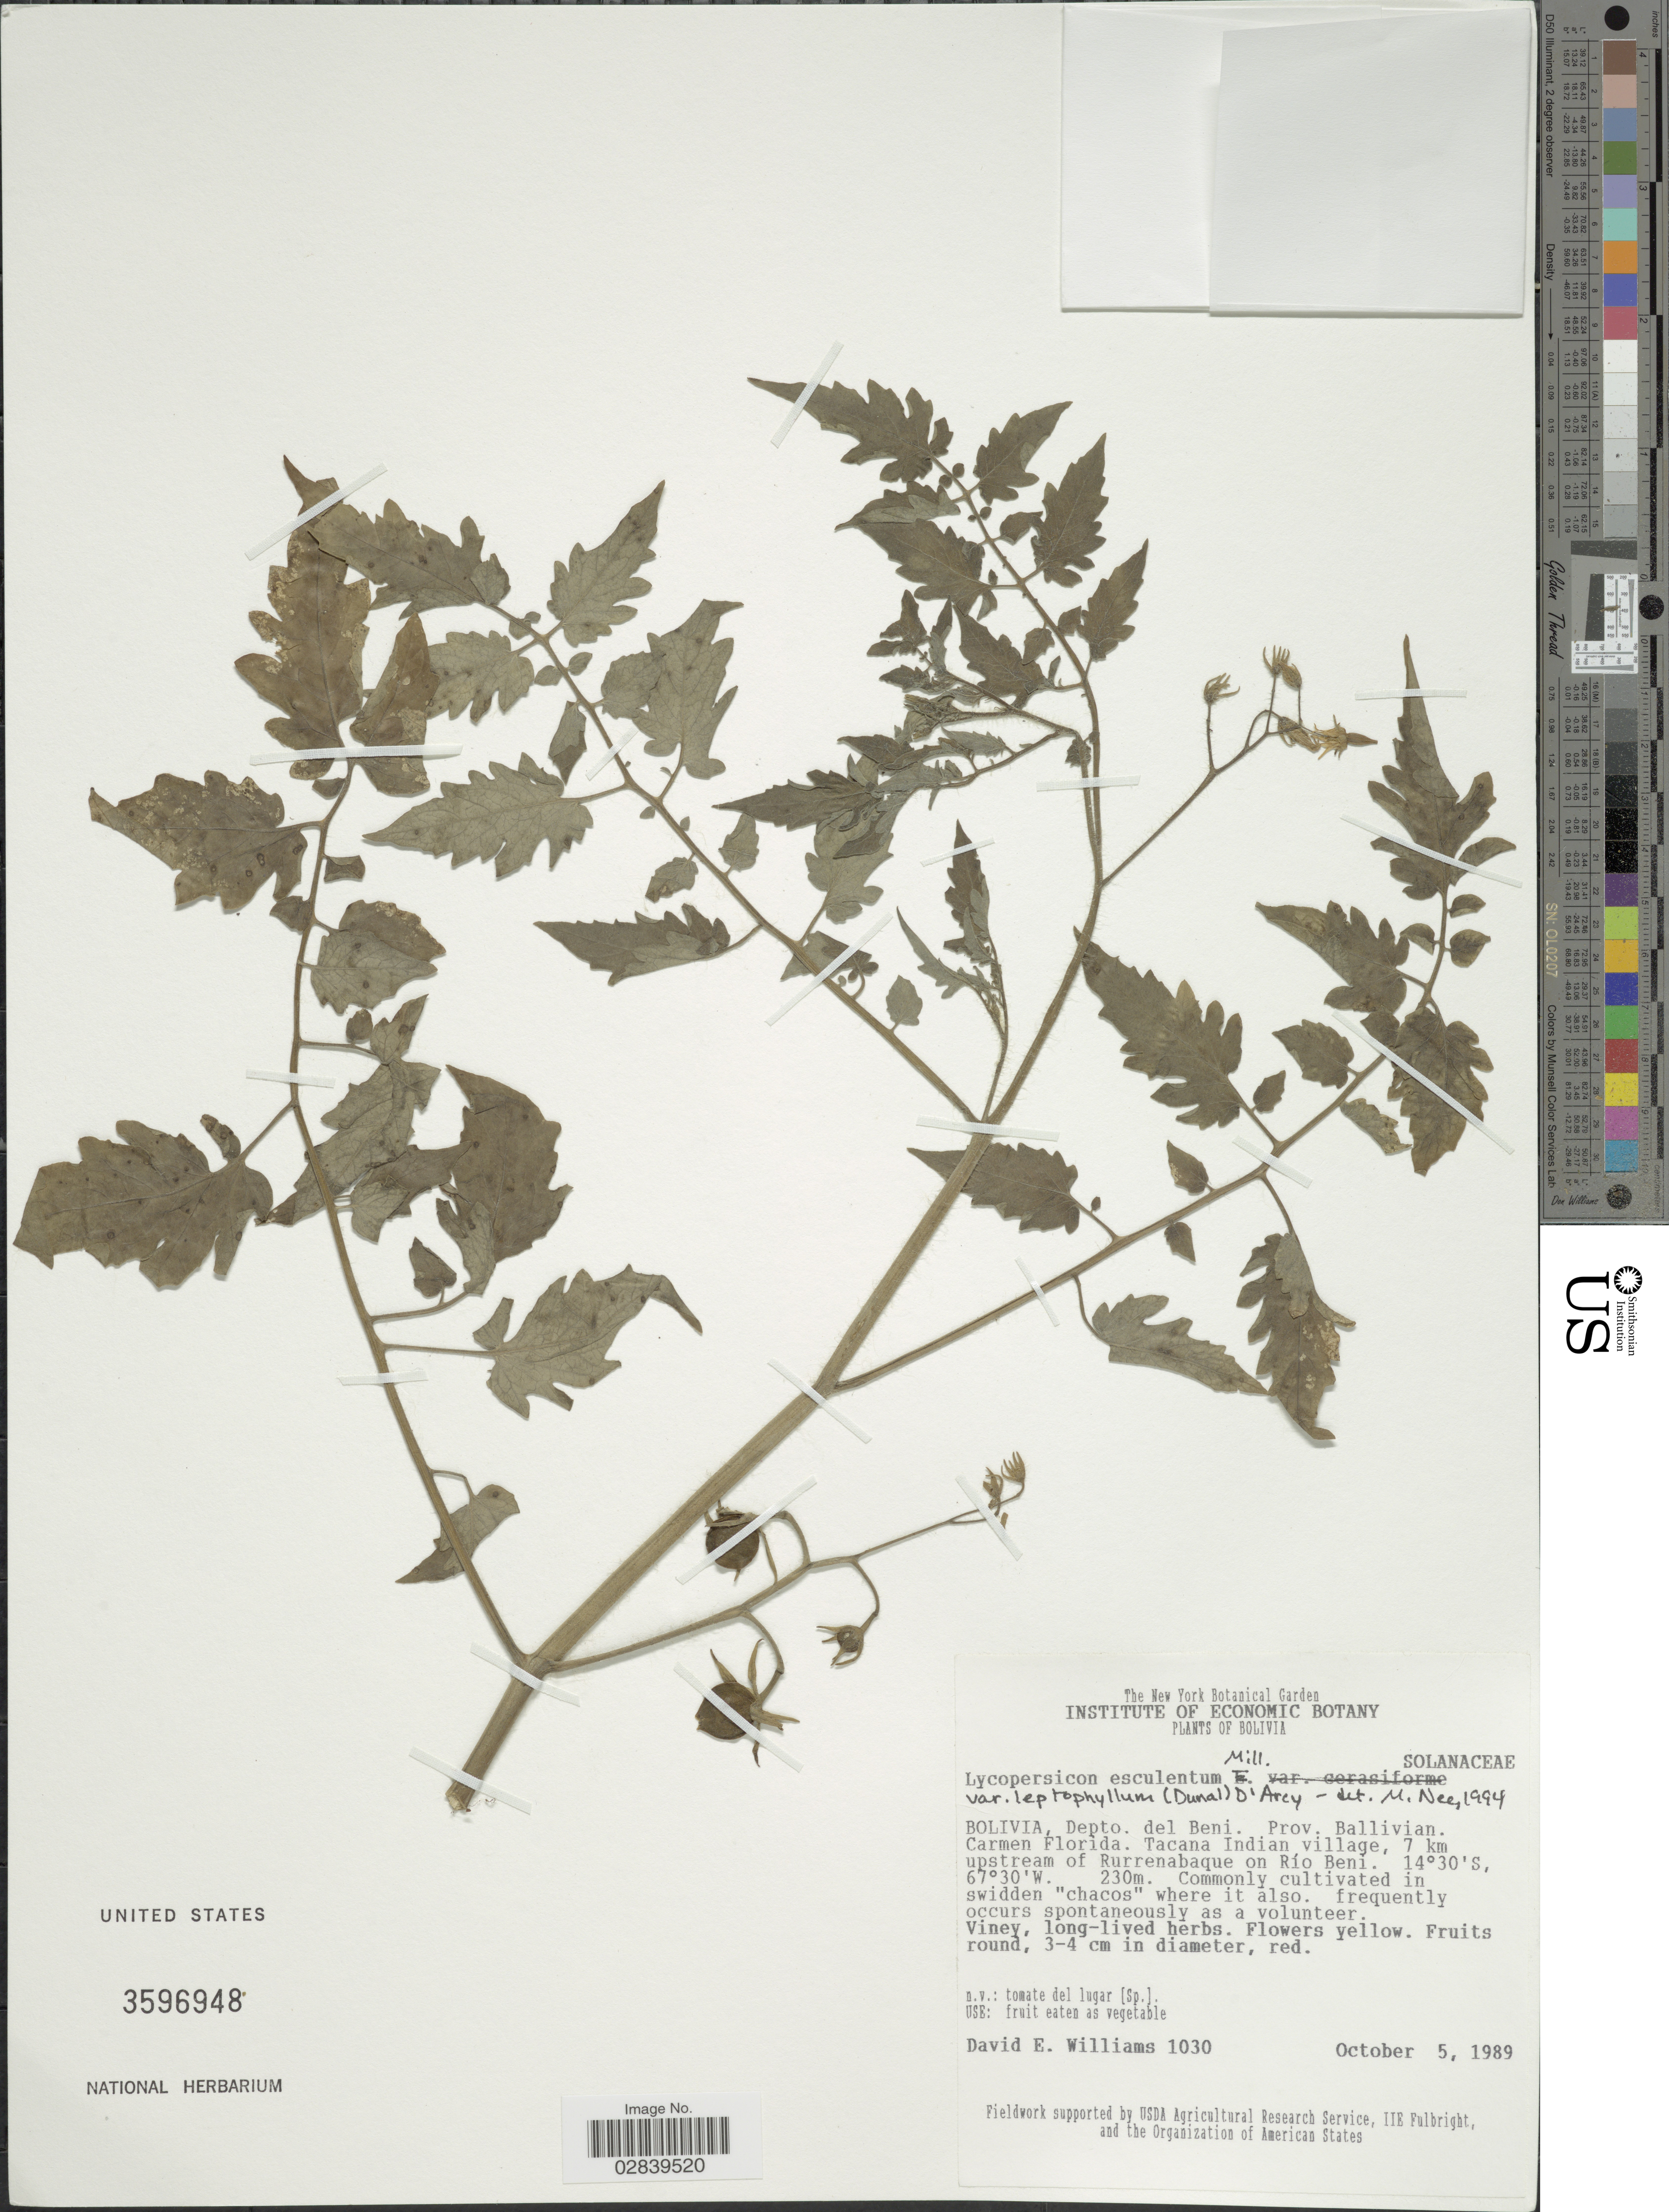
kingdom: Plantae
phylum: Tracheophyta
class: Magnoliopsida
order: Solanales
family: Solanaceae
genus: Lycopersicon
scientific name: Lycopersicon esculentum var. leptophyllum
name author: (Dunal) D'Arcy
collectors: D. E. Williams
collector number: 1030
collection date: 1989-10-05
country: Bolivia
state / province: Beni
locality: Depto. del Beni, Prov. Ballivian, Carmen Florida, Tacana Indian village, 7 km upstream of Rurrenabaque on Río Beni.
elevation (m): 230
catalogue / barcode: US 3596948